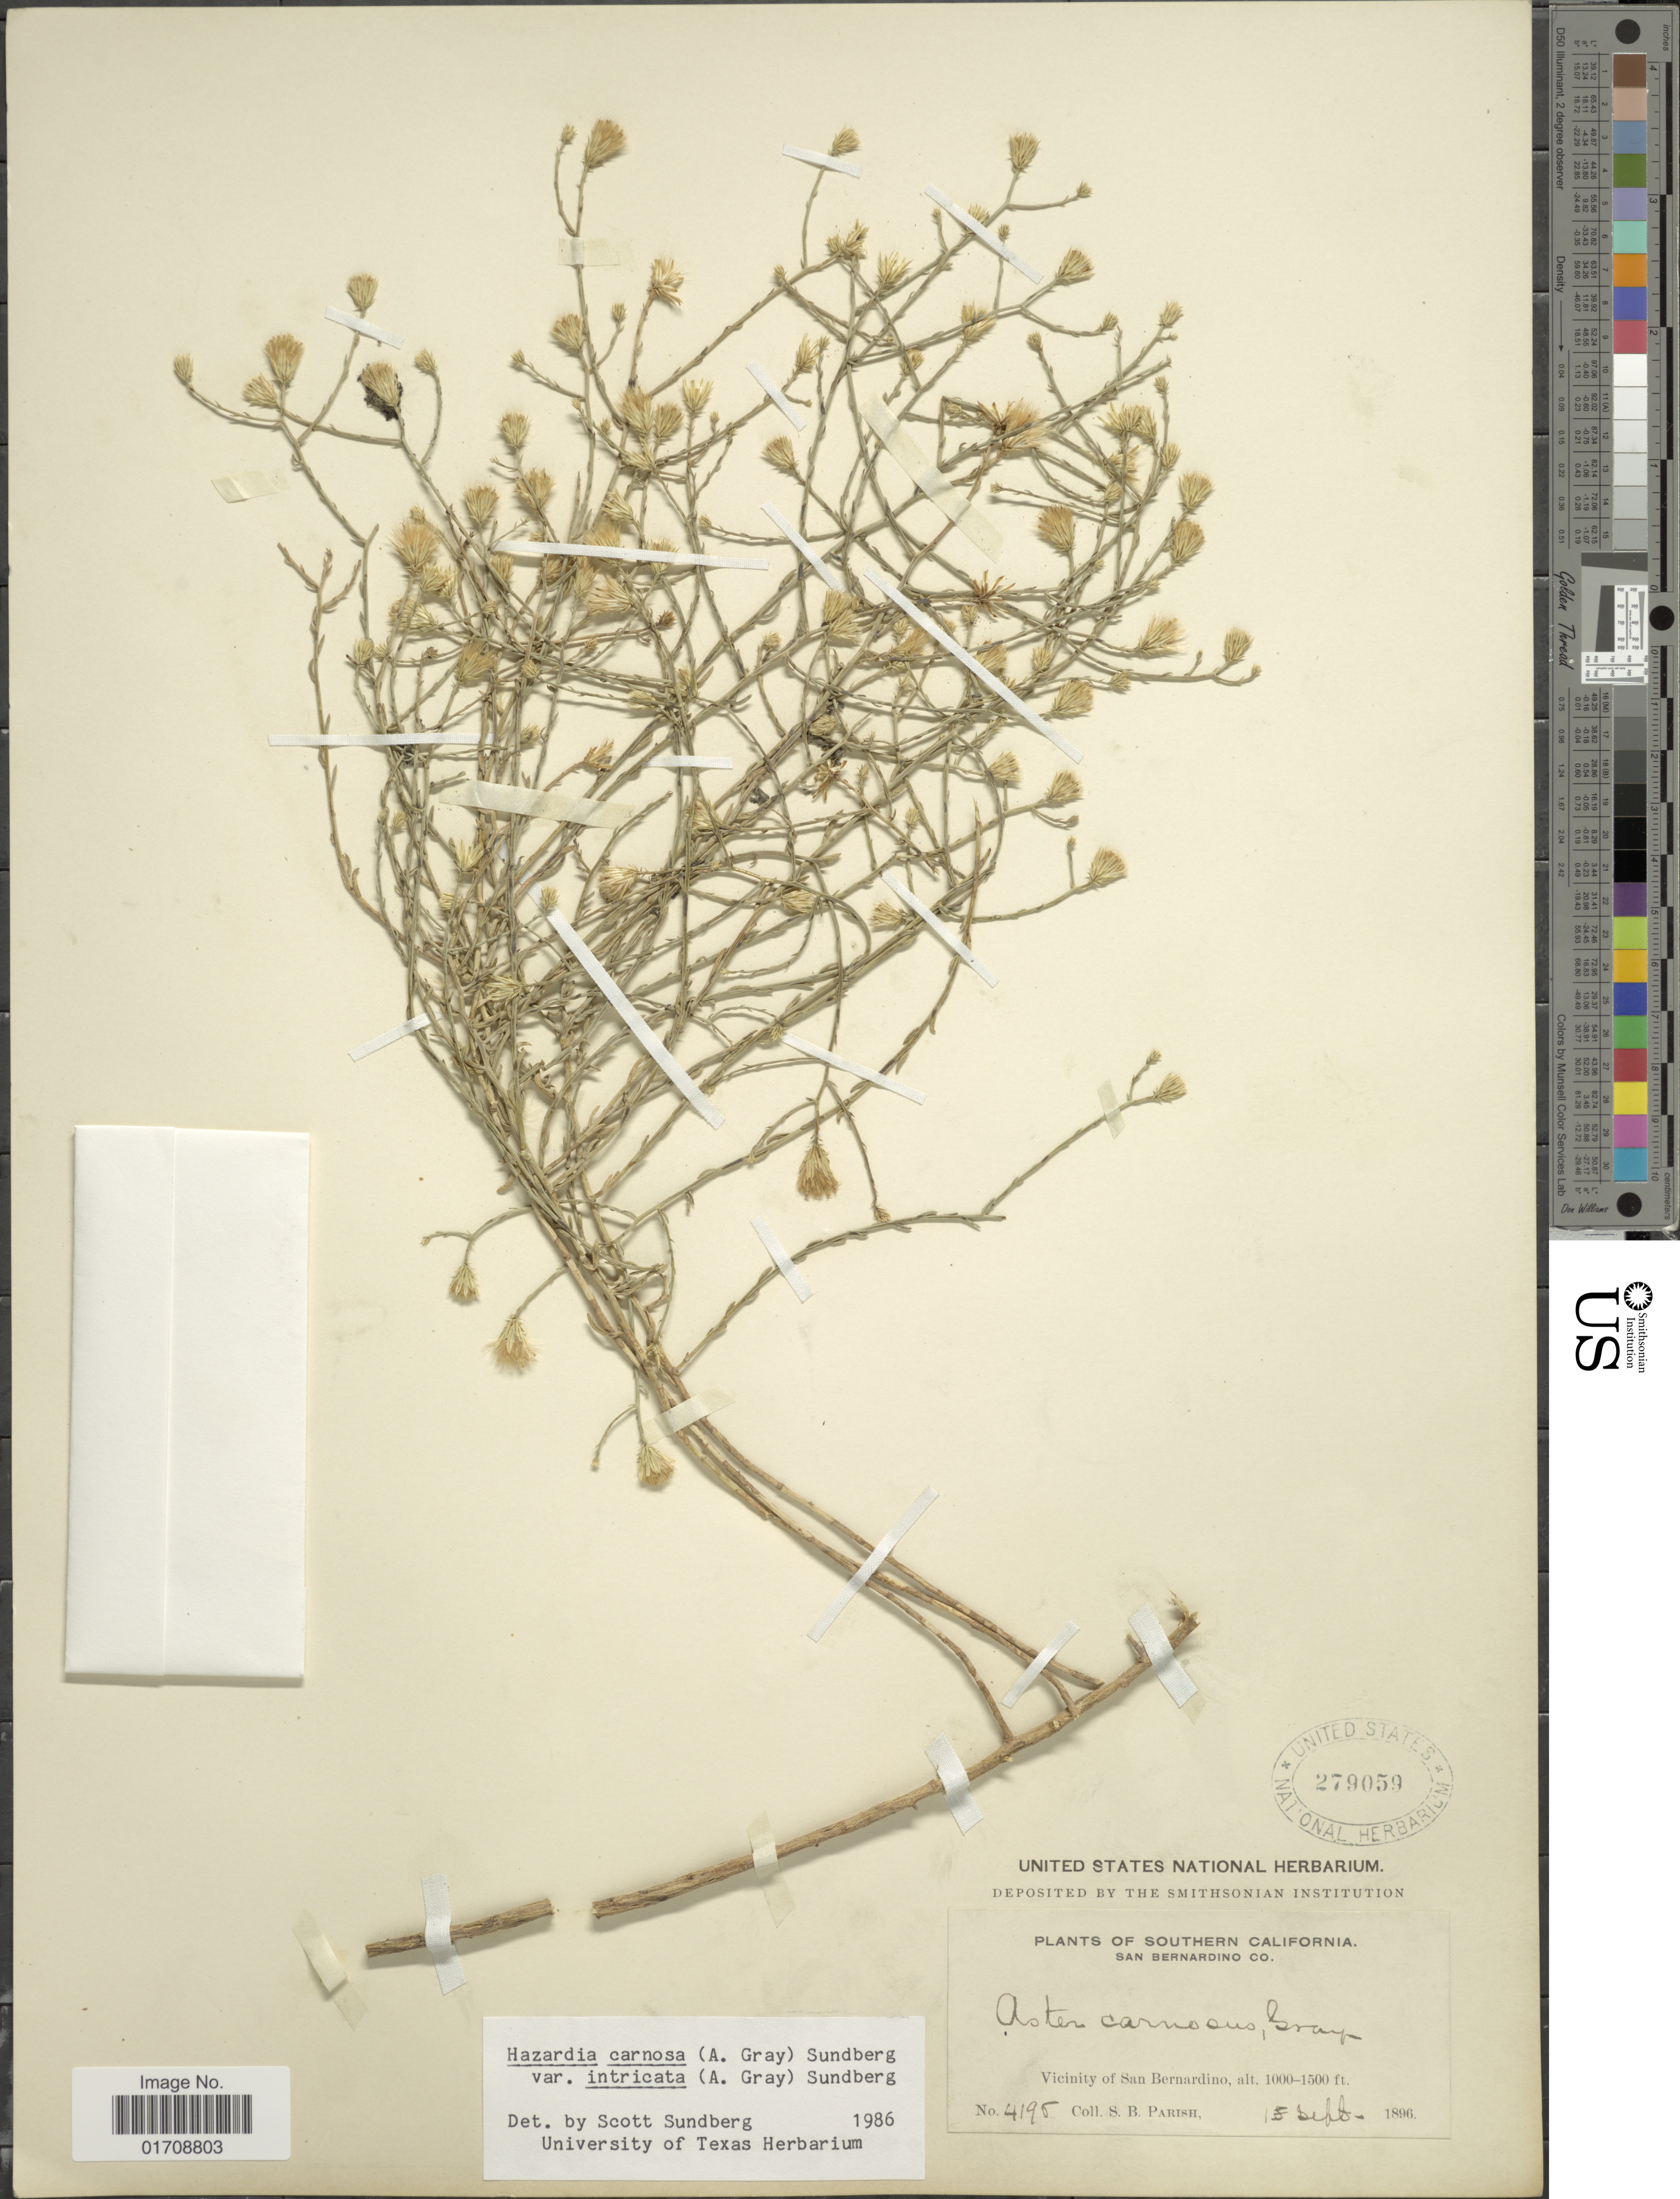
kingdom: Plantae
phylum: Tracheophyta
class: Magnoliopsida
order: Asterales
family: Asteraceae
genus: Machaeranthera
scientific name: Machaeranthera carnosa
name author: (A. Gray) G.L. Nesom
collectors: S. B. Parish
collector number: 4195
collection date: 1896-09-01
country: United States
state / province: California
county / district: San Bernardino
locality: Southern California, San Bernardino Co., Vicinity of San Bernardino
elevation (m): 305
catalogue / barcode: US 279059